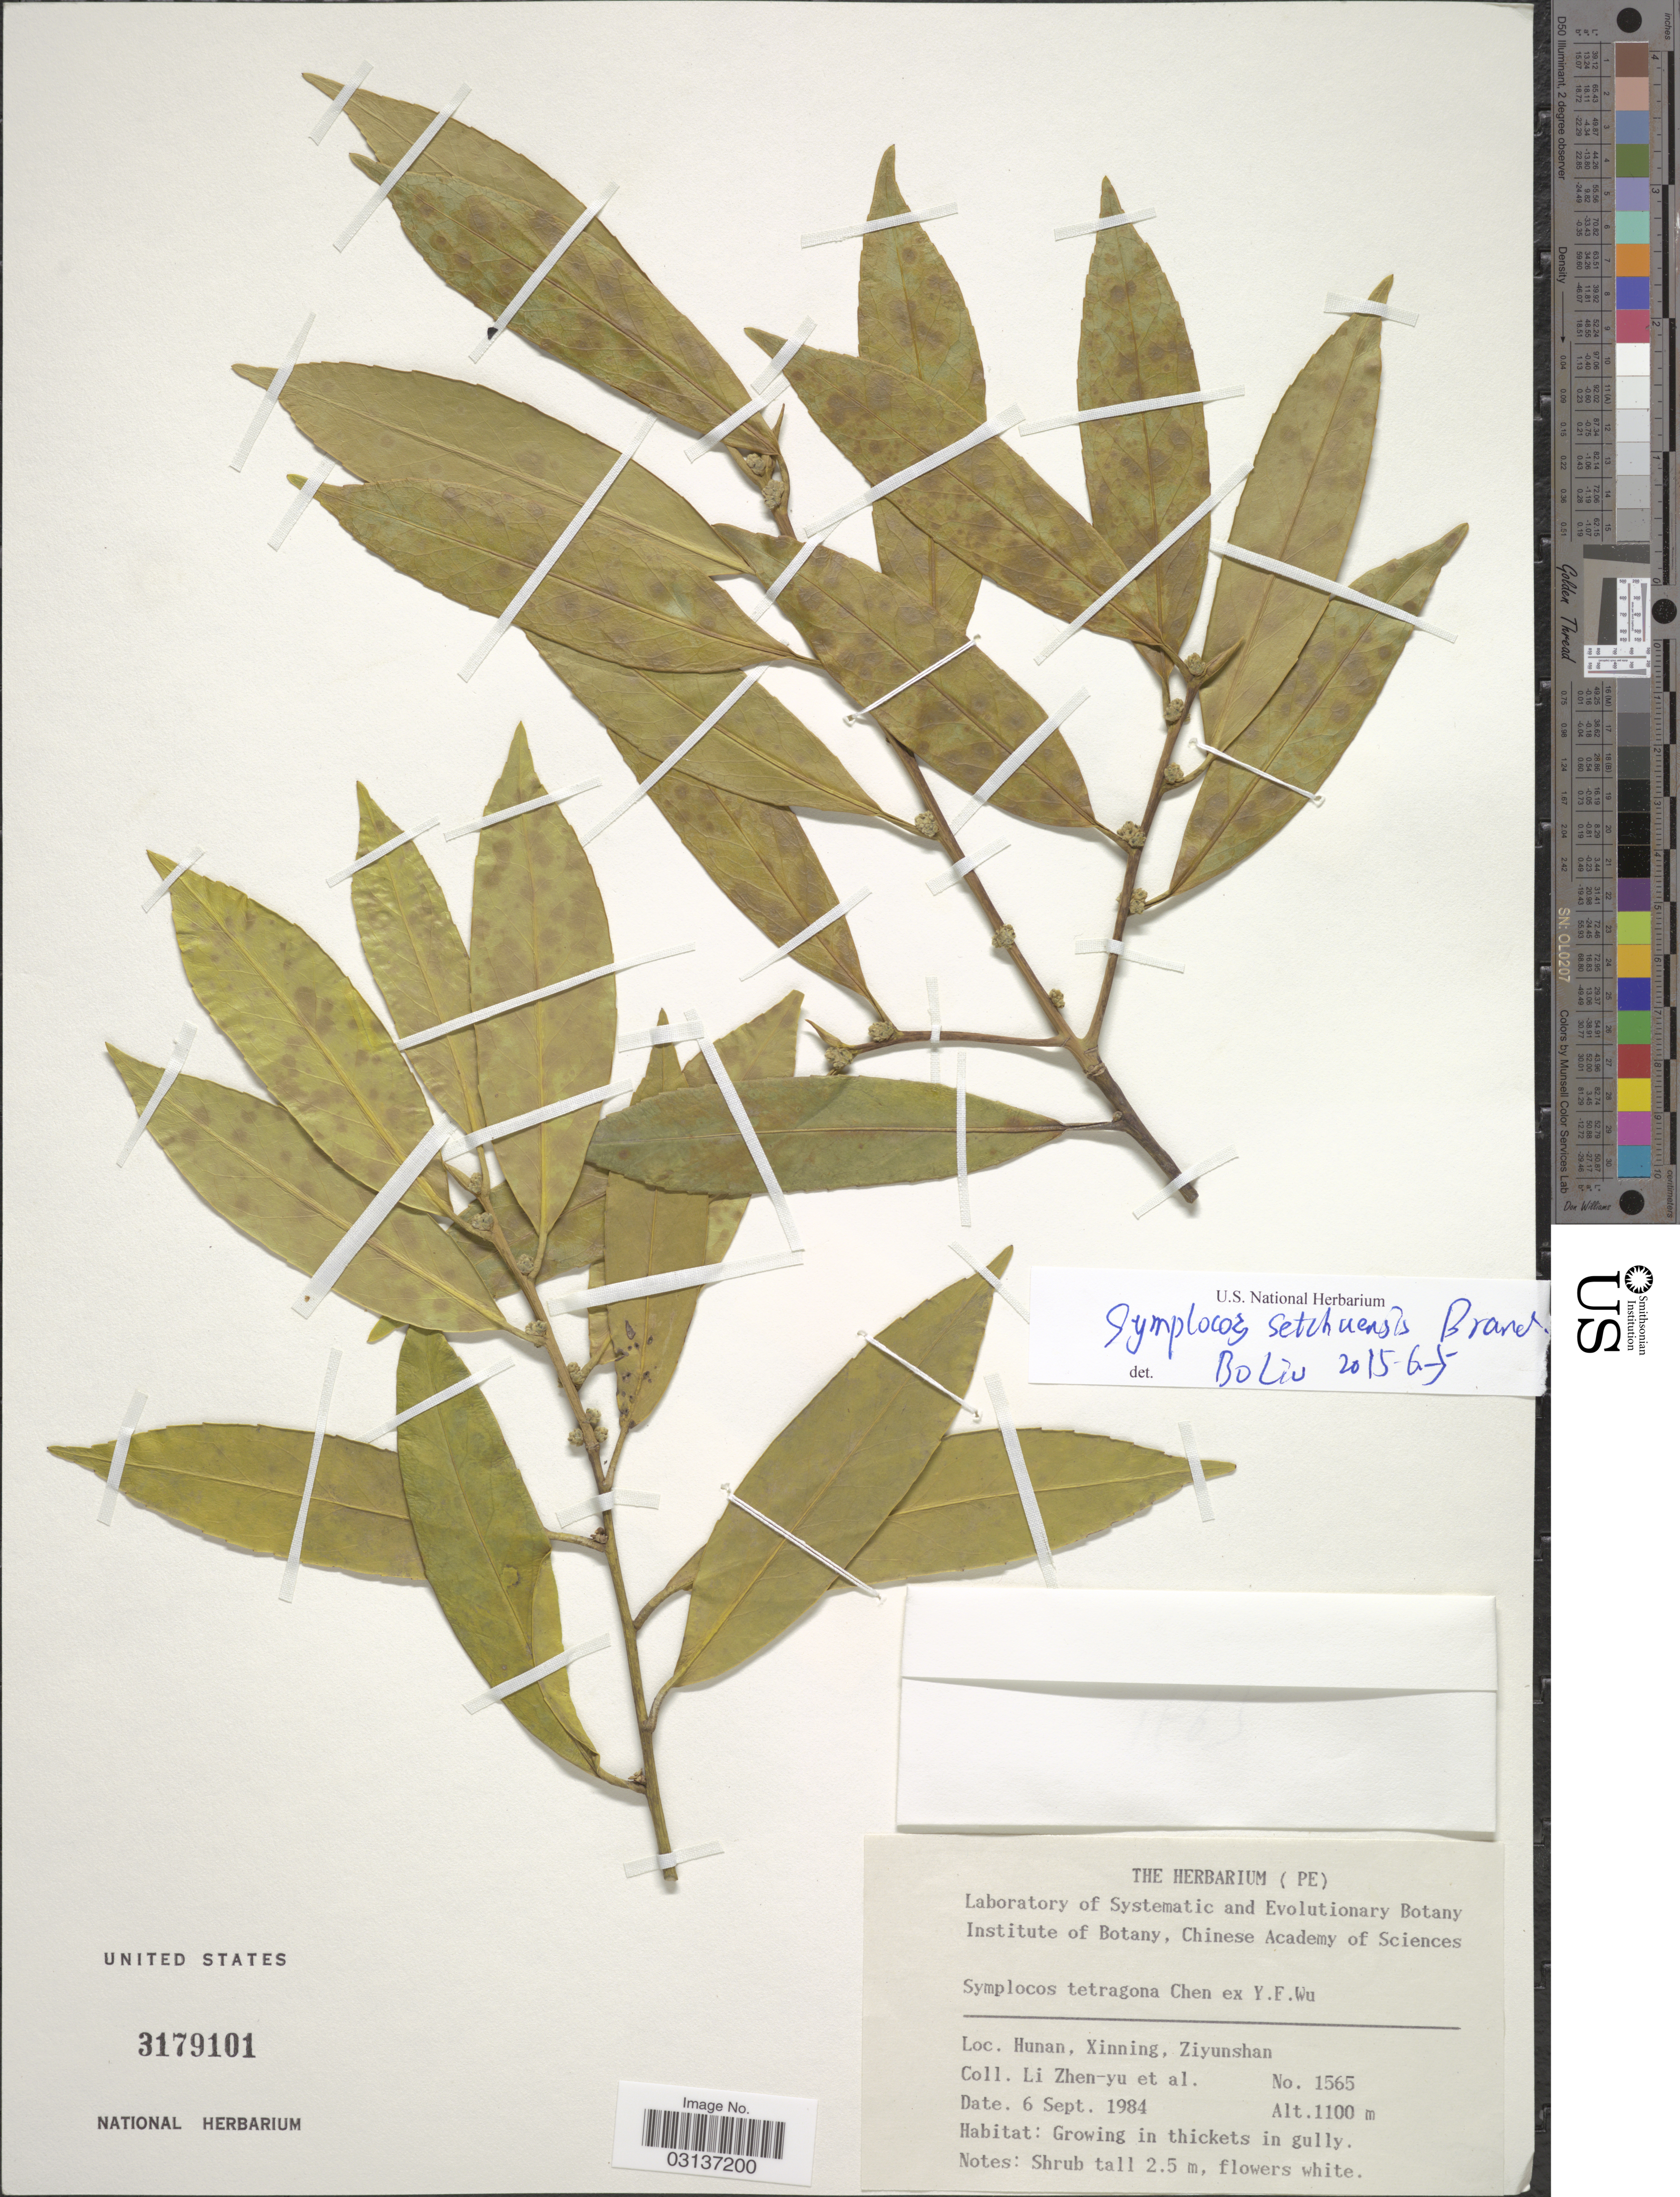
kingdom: Plantae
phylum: Tracheophyta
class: Magnoliopsida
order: Ericales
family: Symplocaceae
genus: Symplocos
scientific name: Symplocos setchuensis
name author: Brand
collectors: Z. Y. Li & et al.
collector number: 1565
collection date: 1984-09-06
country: China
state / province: Hunan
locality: Xinning, Ziyunshan.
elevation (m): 1100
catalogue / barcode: US 3179101